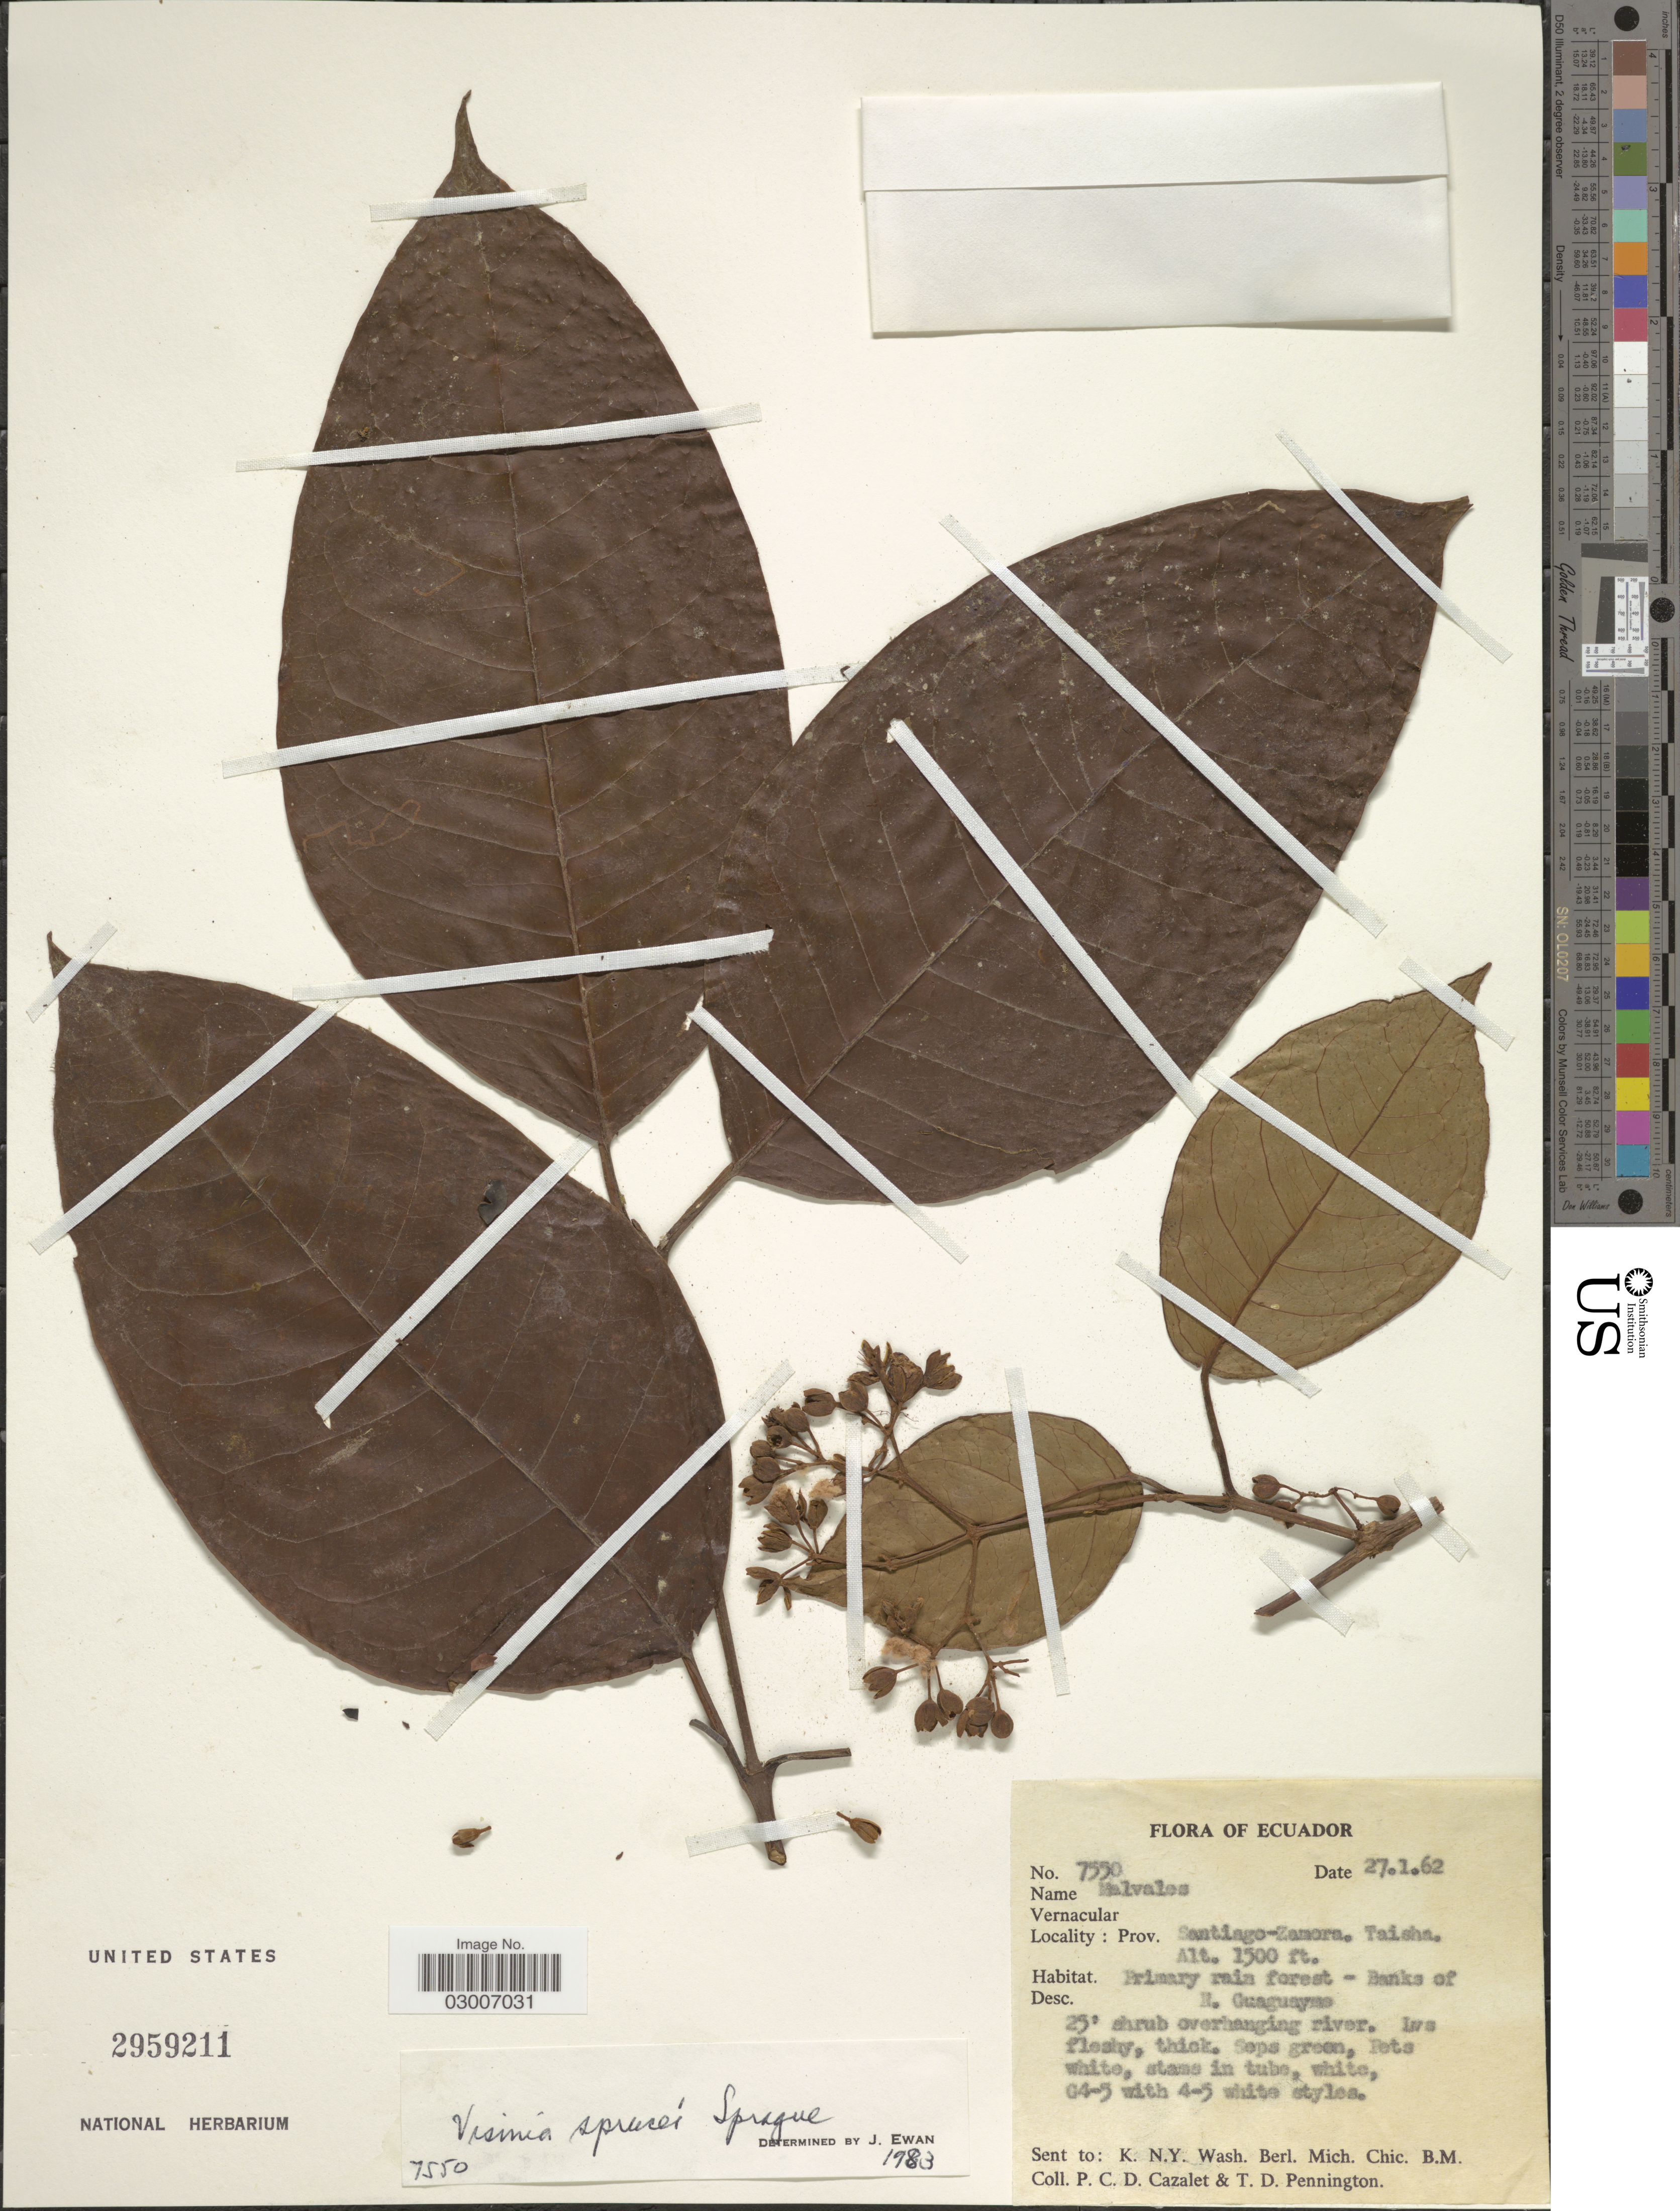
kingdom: Plantae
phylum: Tracheophyta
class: Magnoliopsida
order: Malpighiales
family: Hypericaceae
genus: Vismia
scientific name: Vismia sessilifolia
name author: (Aubl.) Choisy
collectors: P. C. D. Cazalet & T. D. Pennington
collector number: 7550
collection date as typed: Transcribed d/m/y: 27/1/62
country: Ecuador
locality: Prov. Santiago-Zamora. Taisha. Banks of N. Guaguayas.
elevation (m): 457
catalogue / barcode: US 2959211